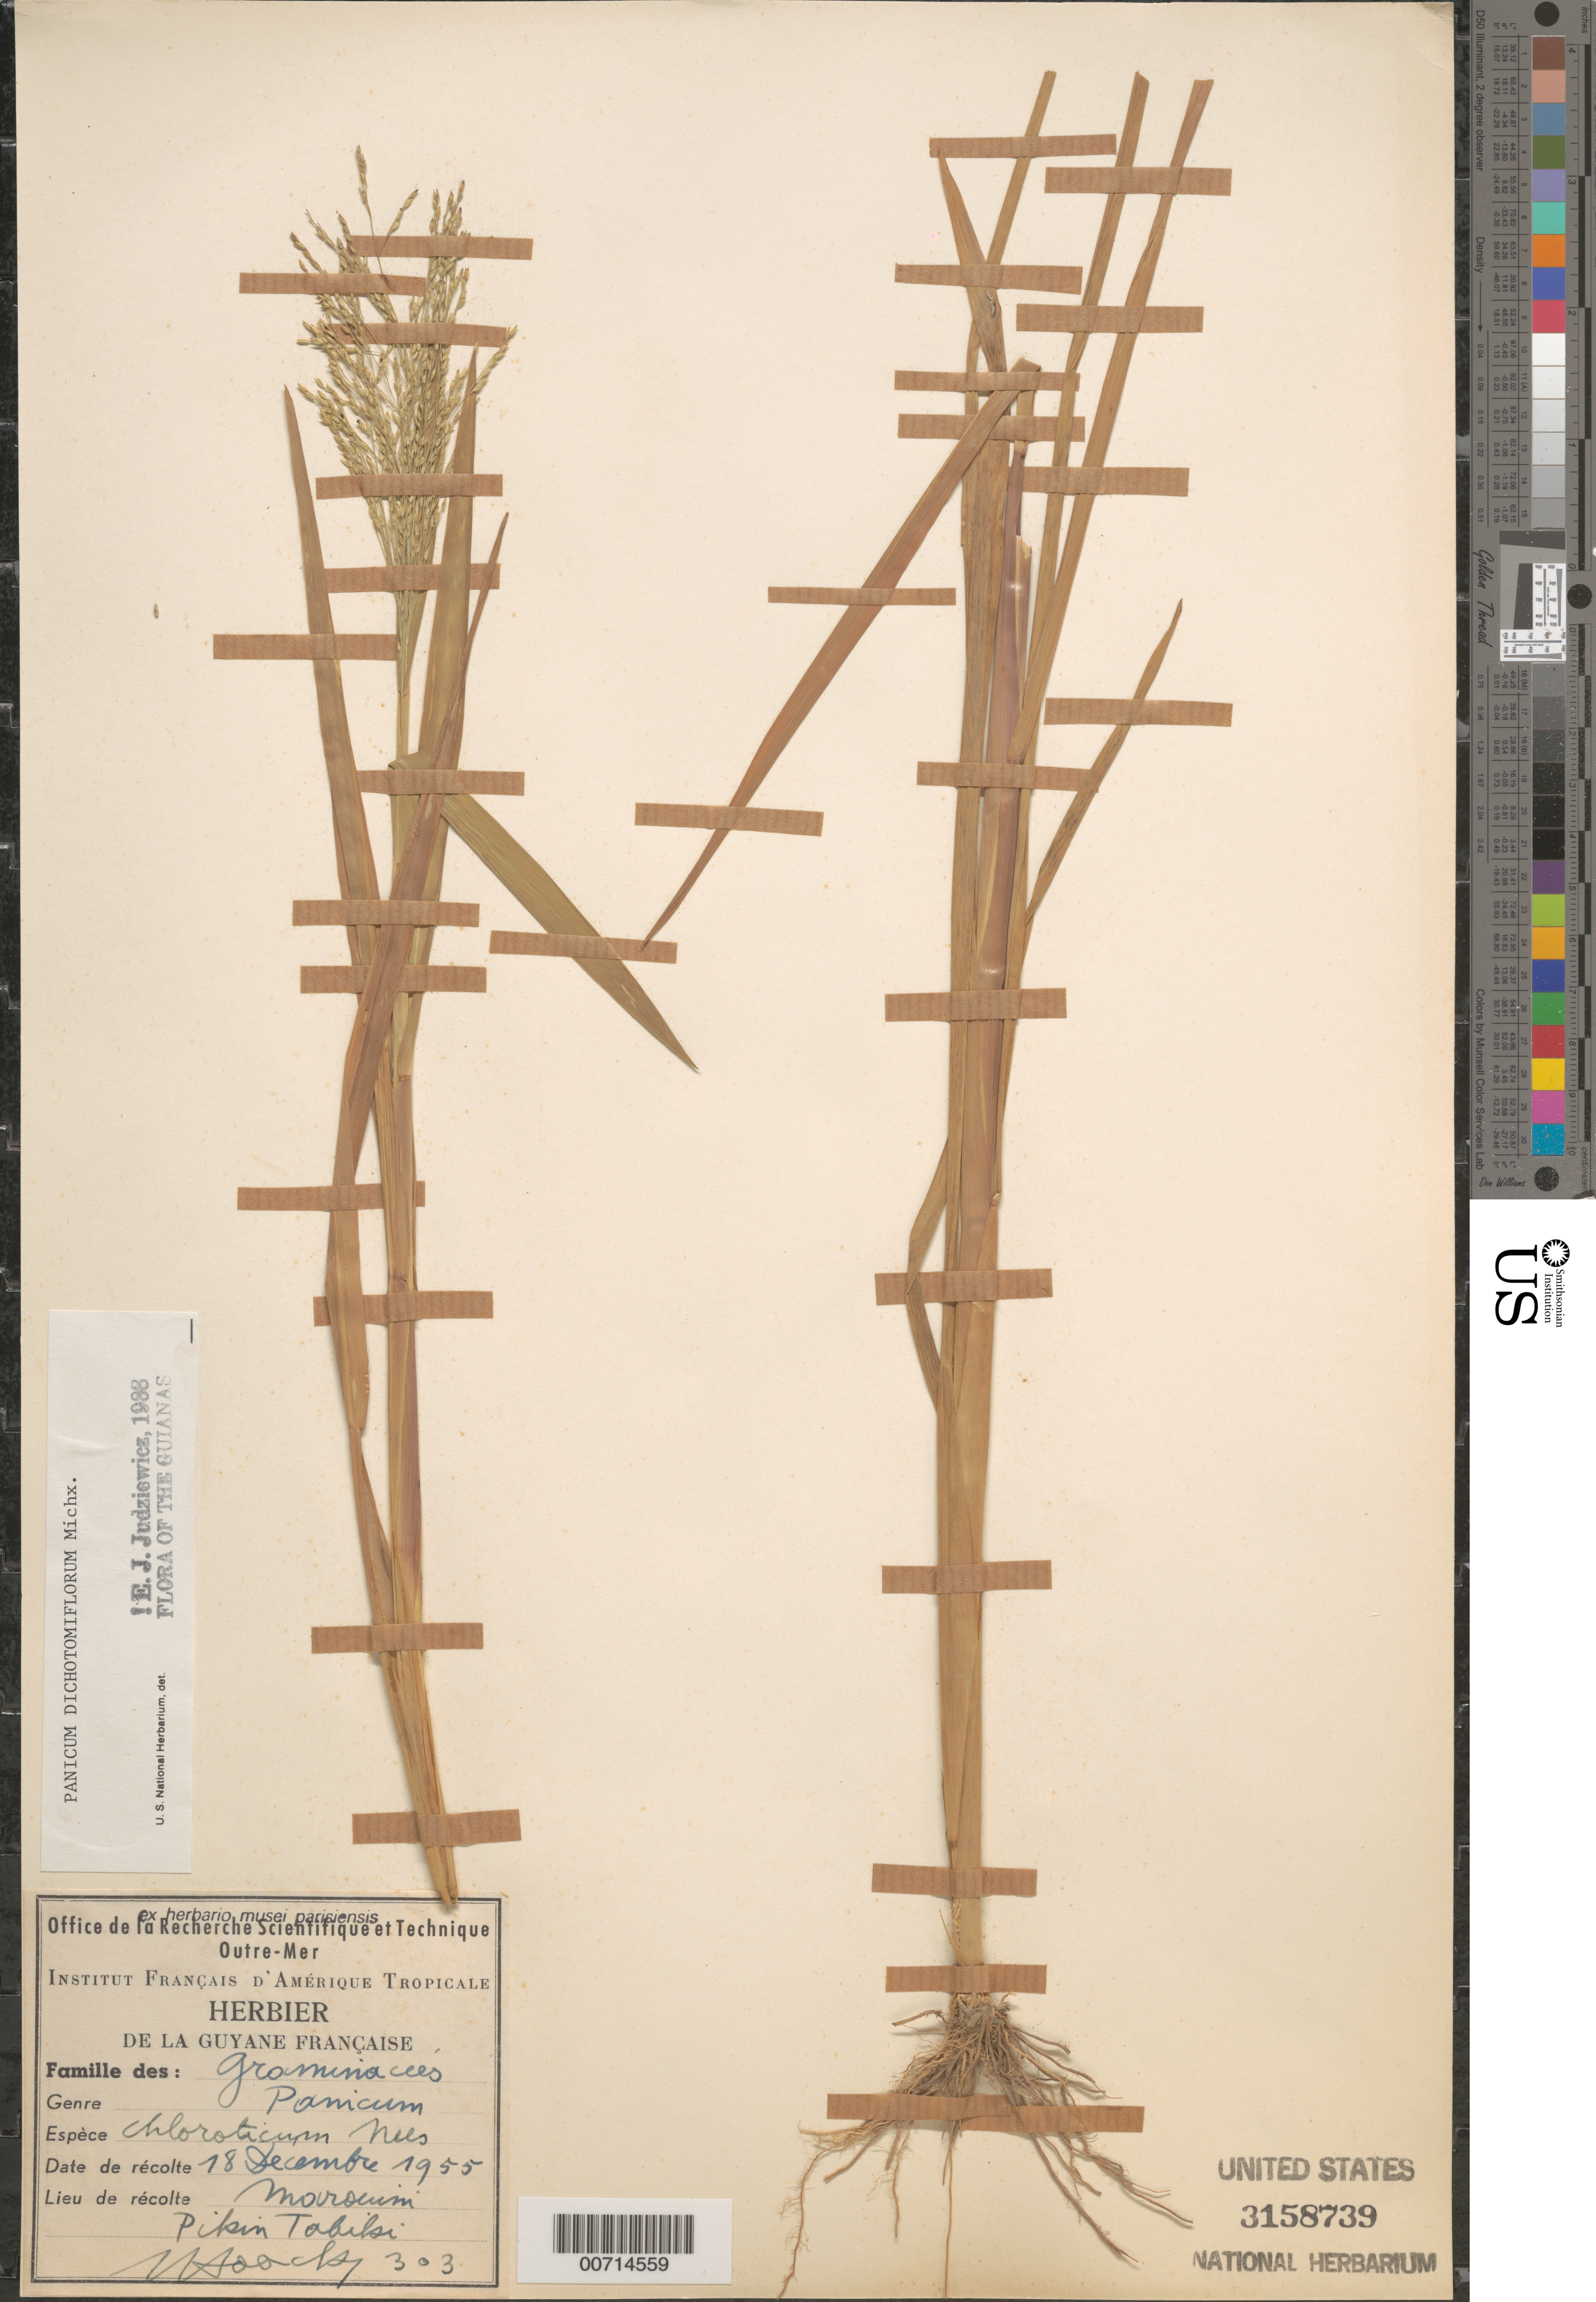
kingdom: Plantae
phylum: Tracheophyta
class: Liliopsida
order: Poales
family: Poaceae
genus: Panicum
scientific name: Panicum dichotomiflorum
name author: Michx.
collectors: J. Hoock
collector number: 303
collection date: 1955-12-18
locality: Marouini. Pikin Tobiki. [interpreted]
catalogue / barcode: US 3158739